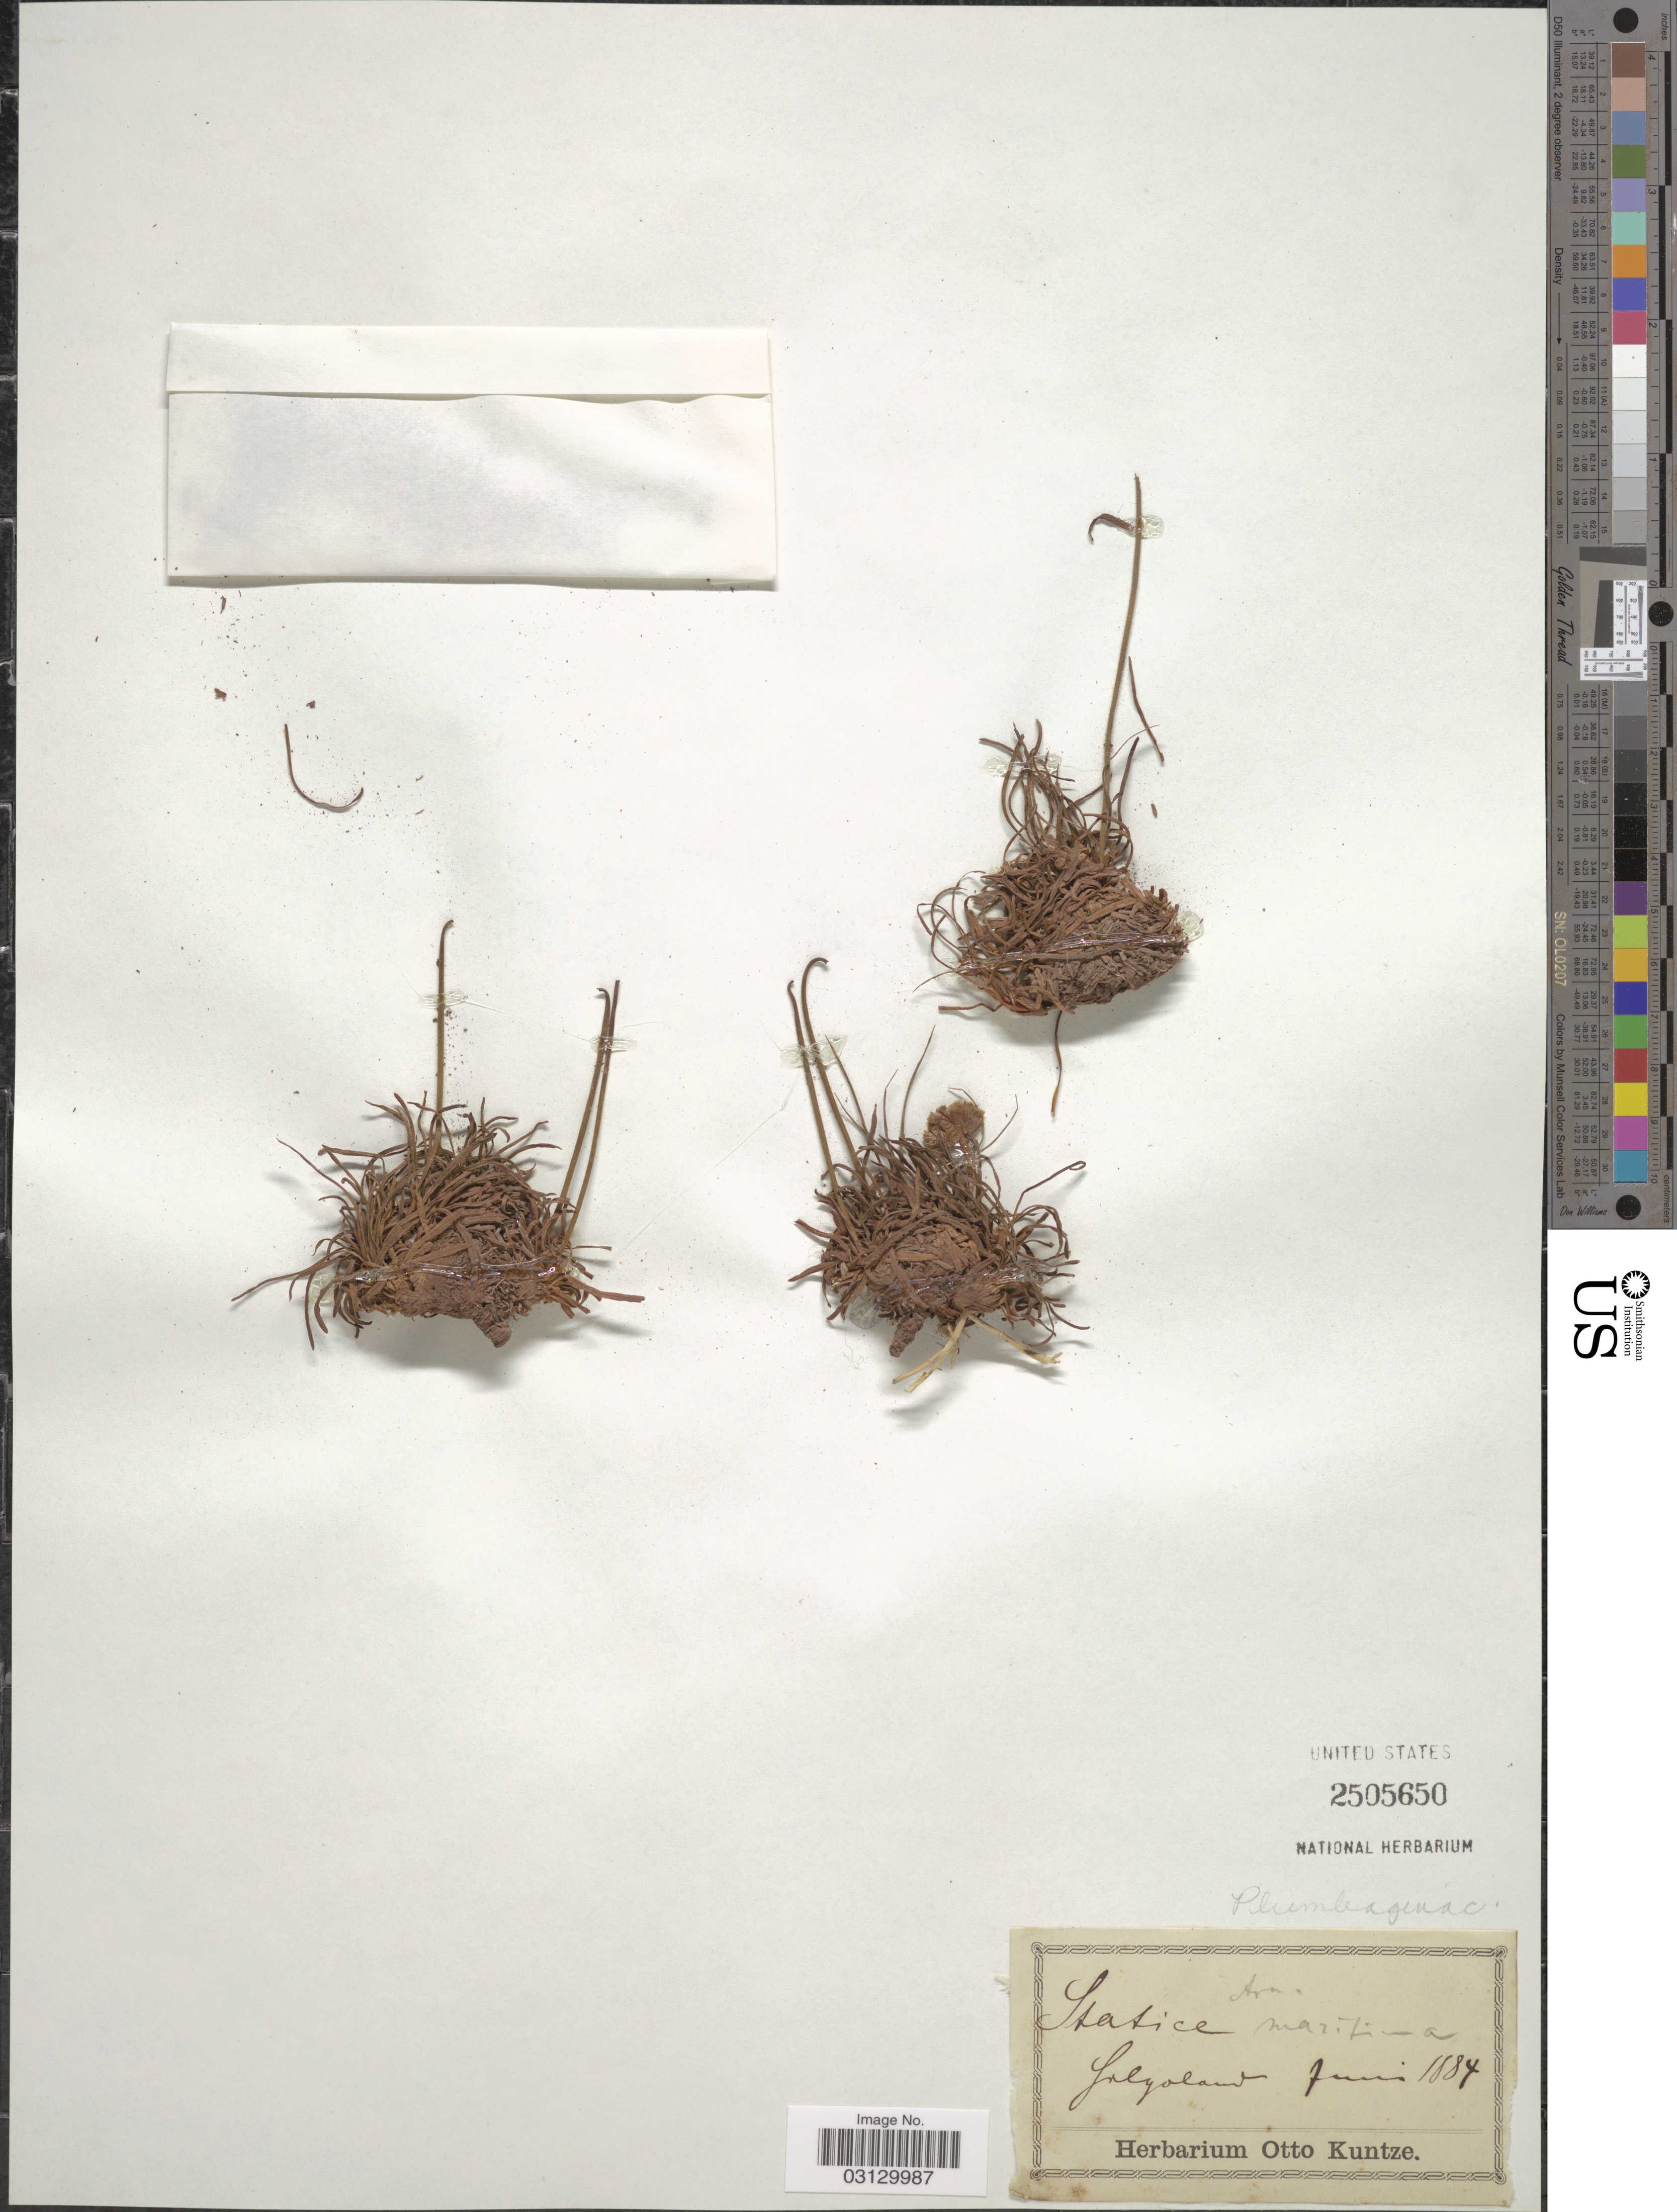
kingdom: Plantae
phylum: Tracheophyta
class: Magnoliopsida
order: Caryophyllales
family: Plumbaginaceae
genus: Armeria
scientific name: Armeria maritima subsp. maritima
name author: (Mill.) Willd.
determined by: Strong, Mark T., (BOT), Smithsonian Institution - National Museum of Natural History (UNITED STATES)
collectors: ex herb. Otto Kuntze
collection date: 1884-06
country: Germany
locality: Julgoland [interpreted].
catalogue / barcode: US 2505650